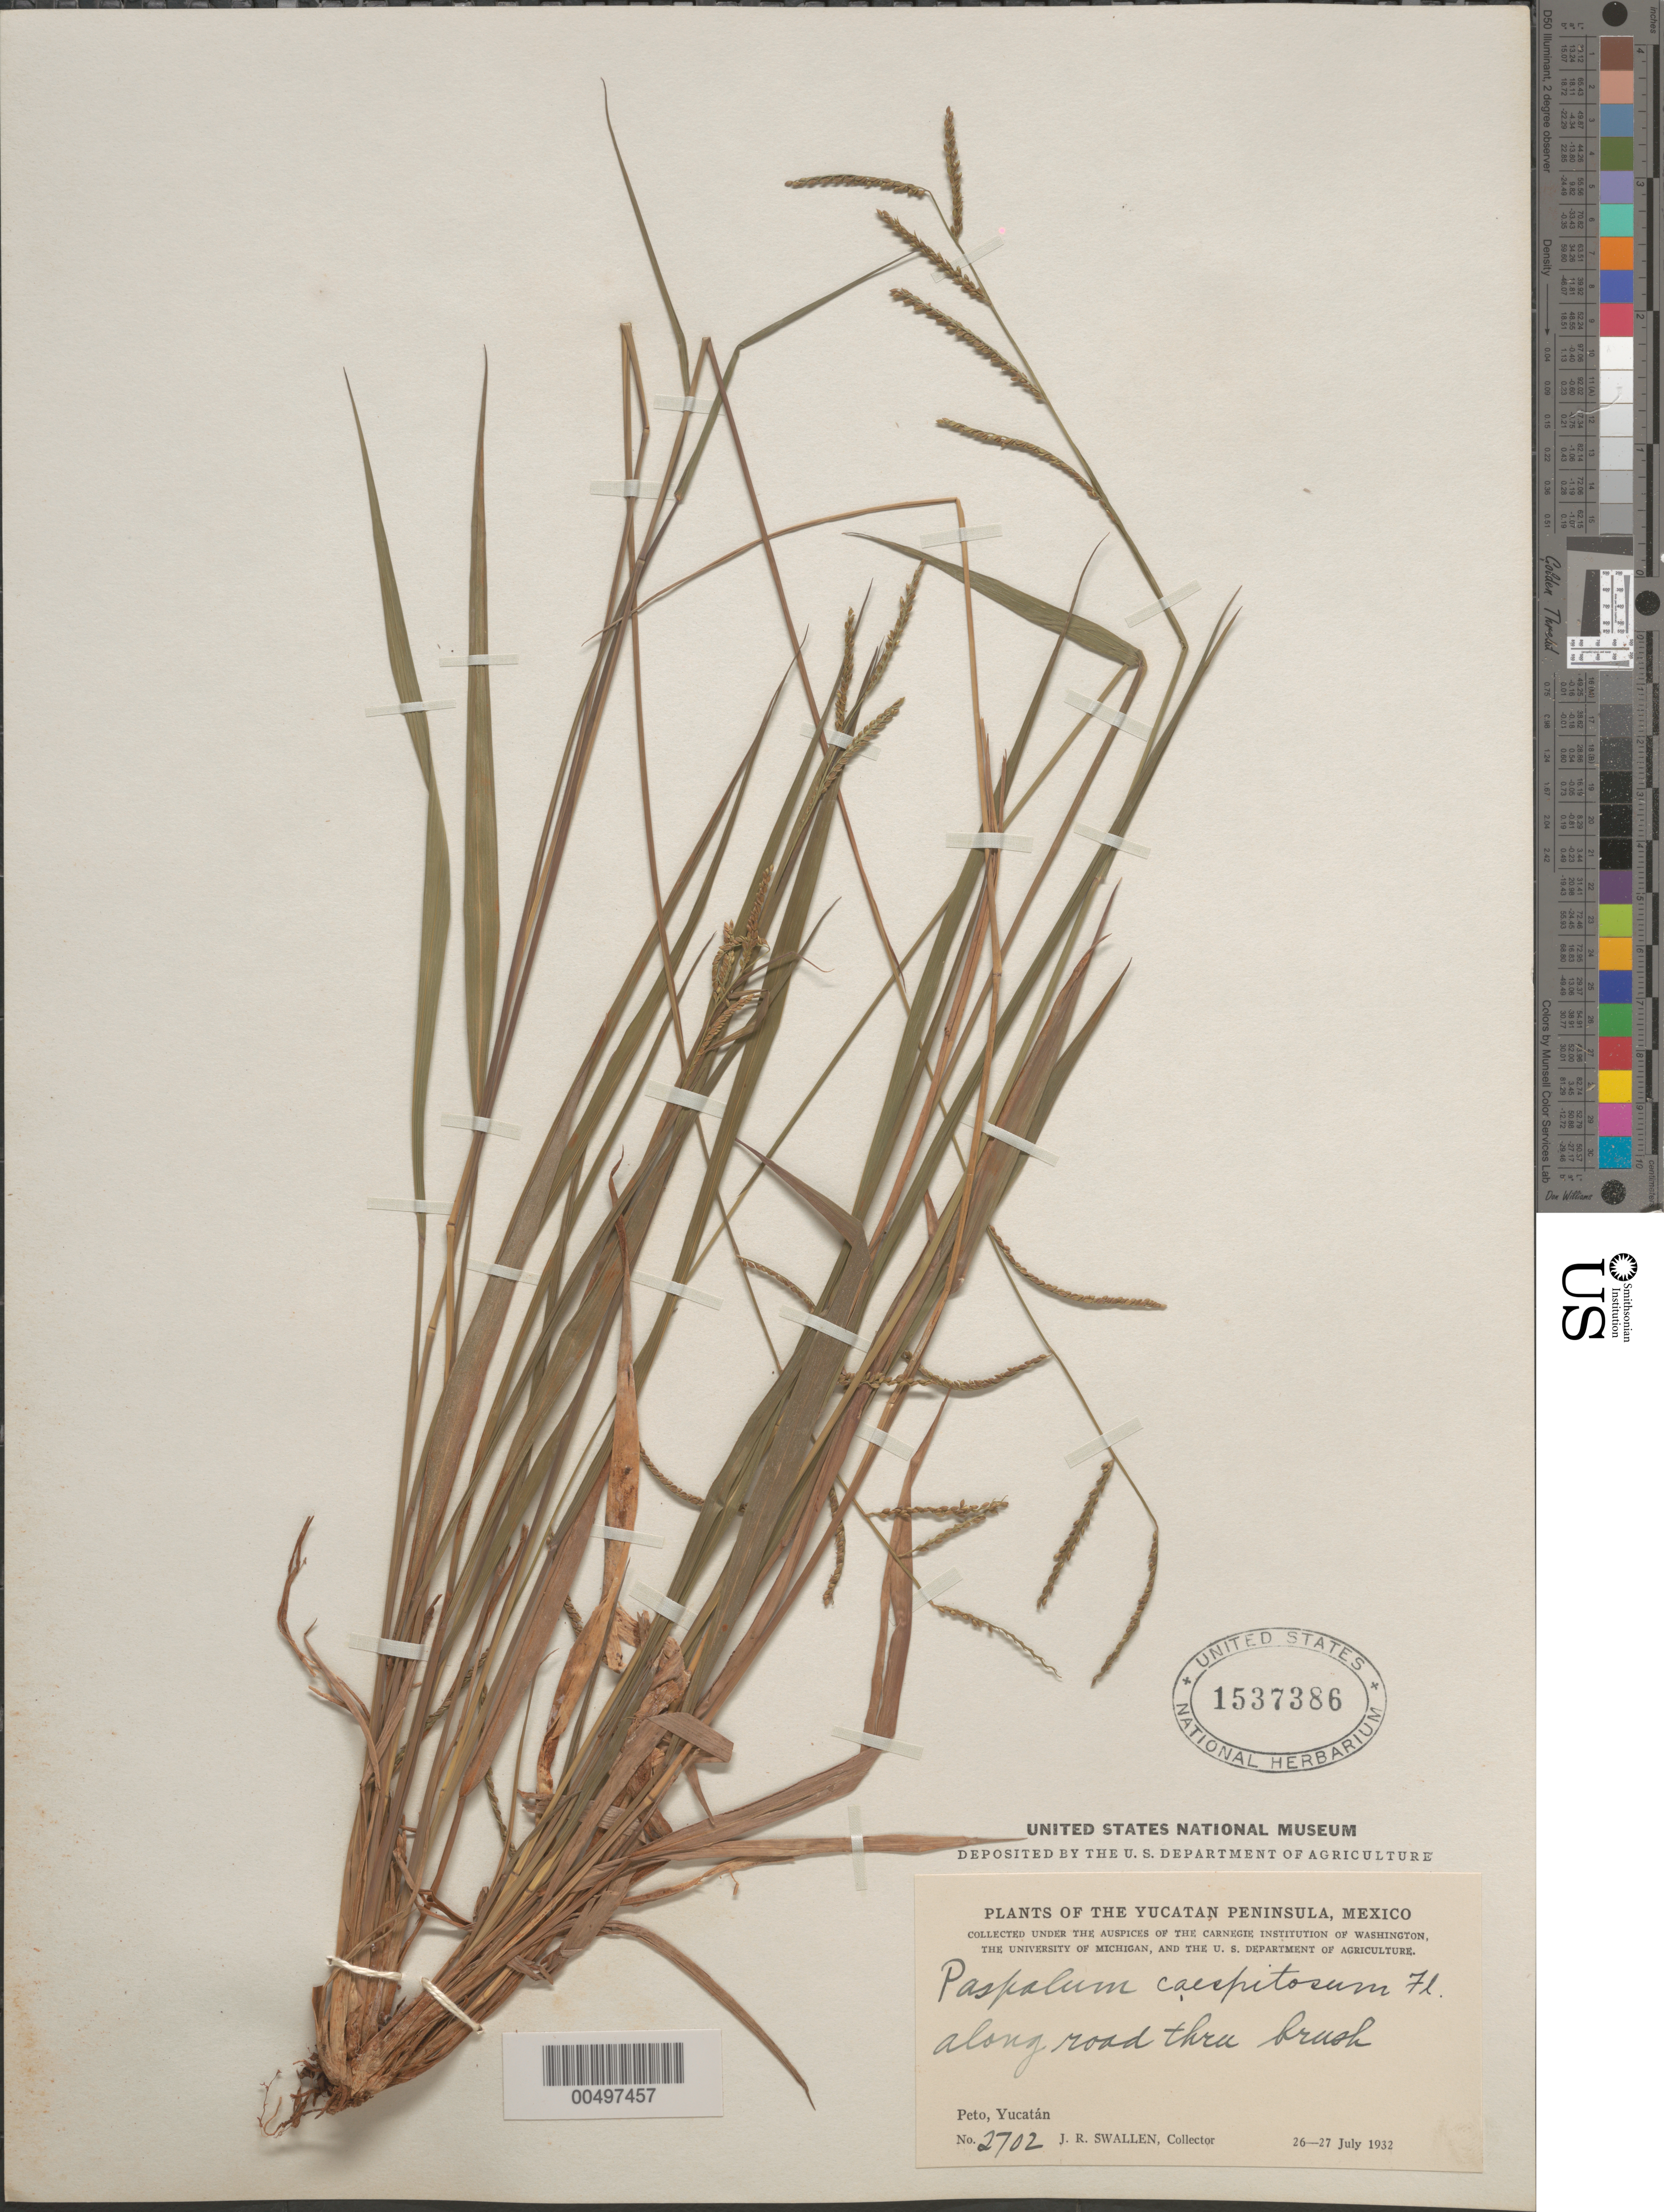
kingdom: Plantae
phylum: Tracheophyta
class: Liliopsida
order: Poales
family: Poaceae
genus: Paspalum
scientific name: Paspalum caespitosum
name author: Flüggé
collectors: J. R. Swallen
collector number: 2702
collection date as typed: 26 Jul 1932 to 27 Jul 1932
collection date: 1932-07-26/1932-07-27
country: Mexico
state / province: Yucatan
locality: Yucatan Peninsula, Peto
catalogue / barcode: US 1537386